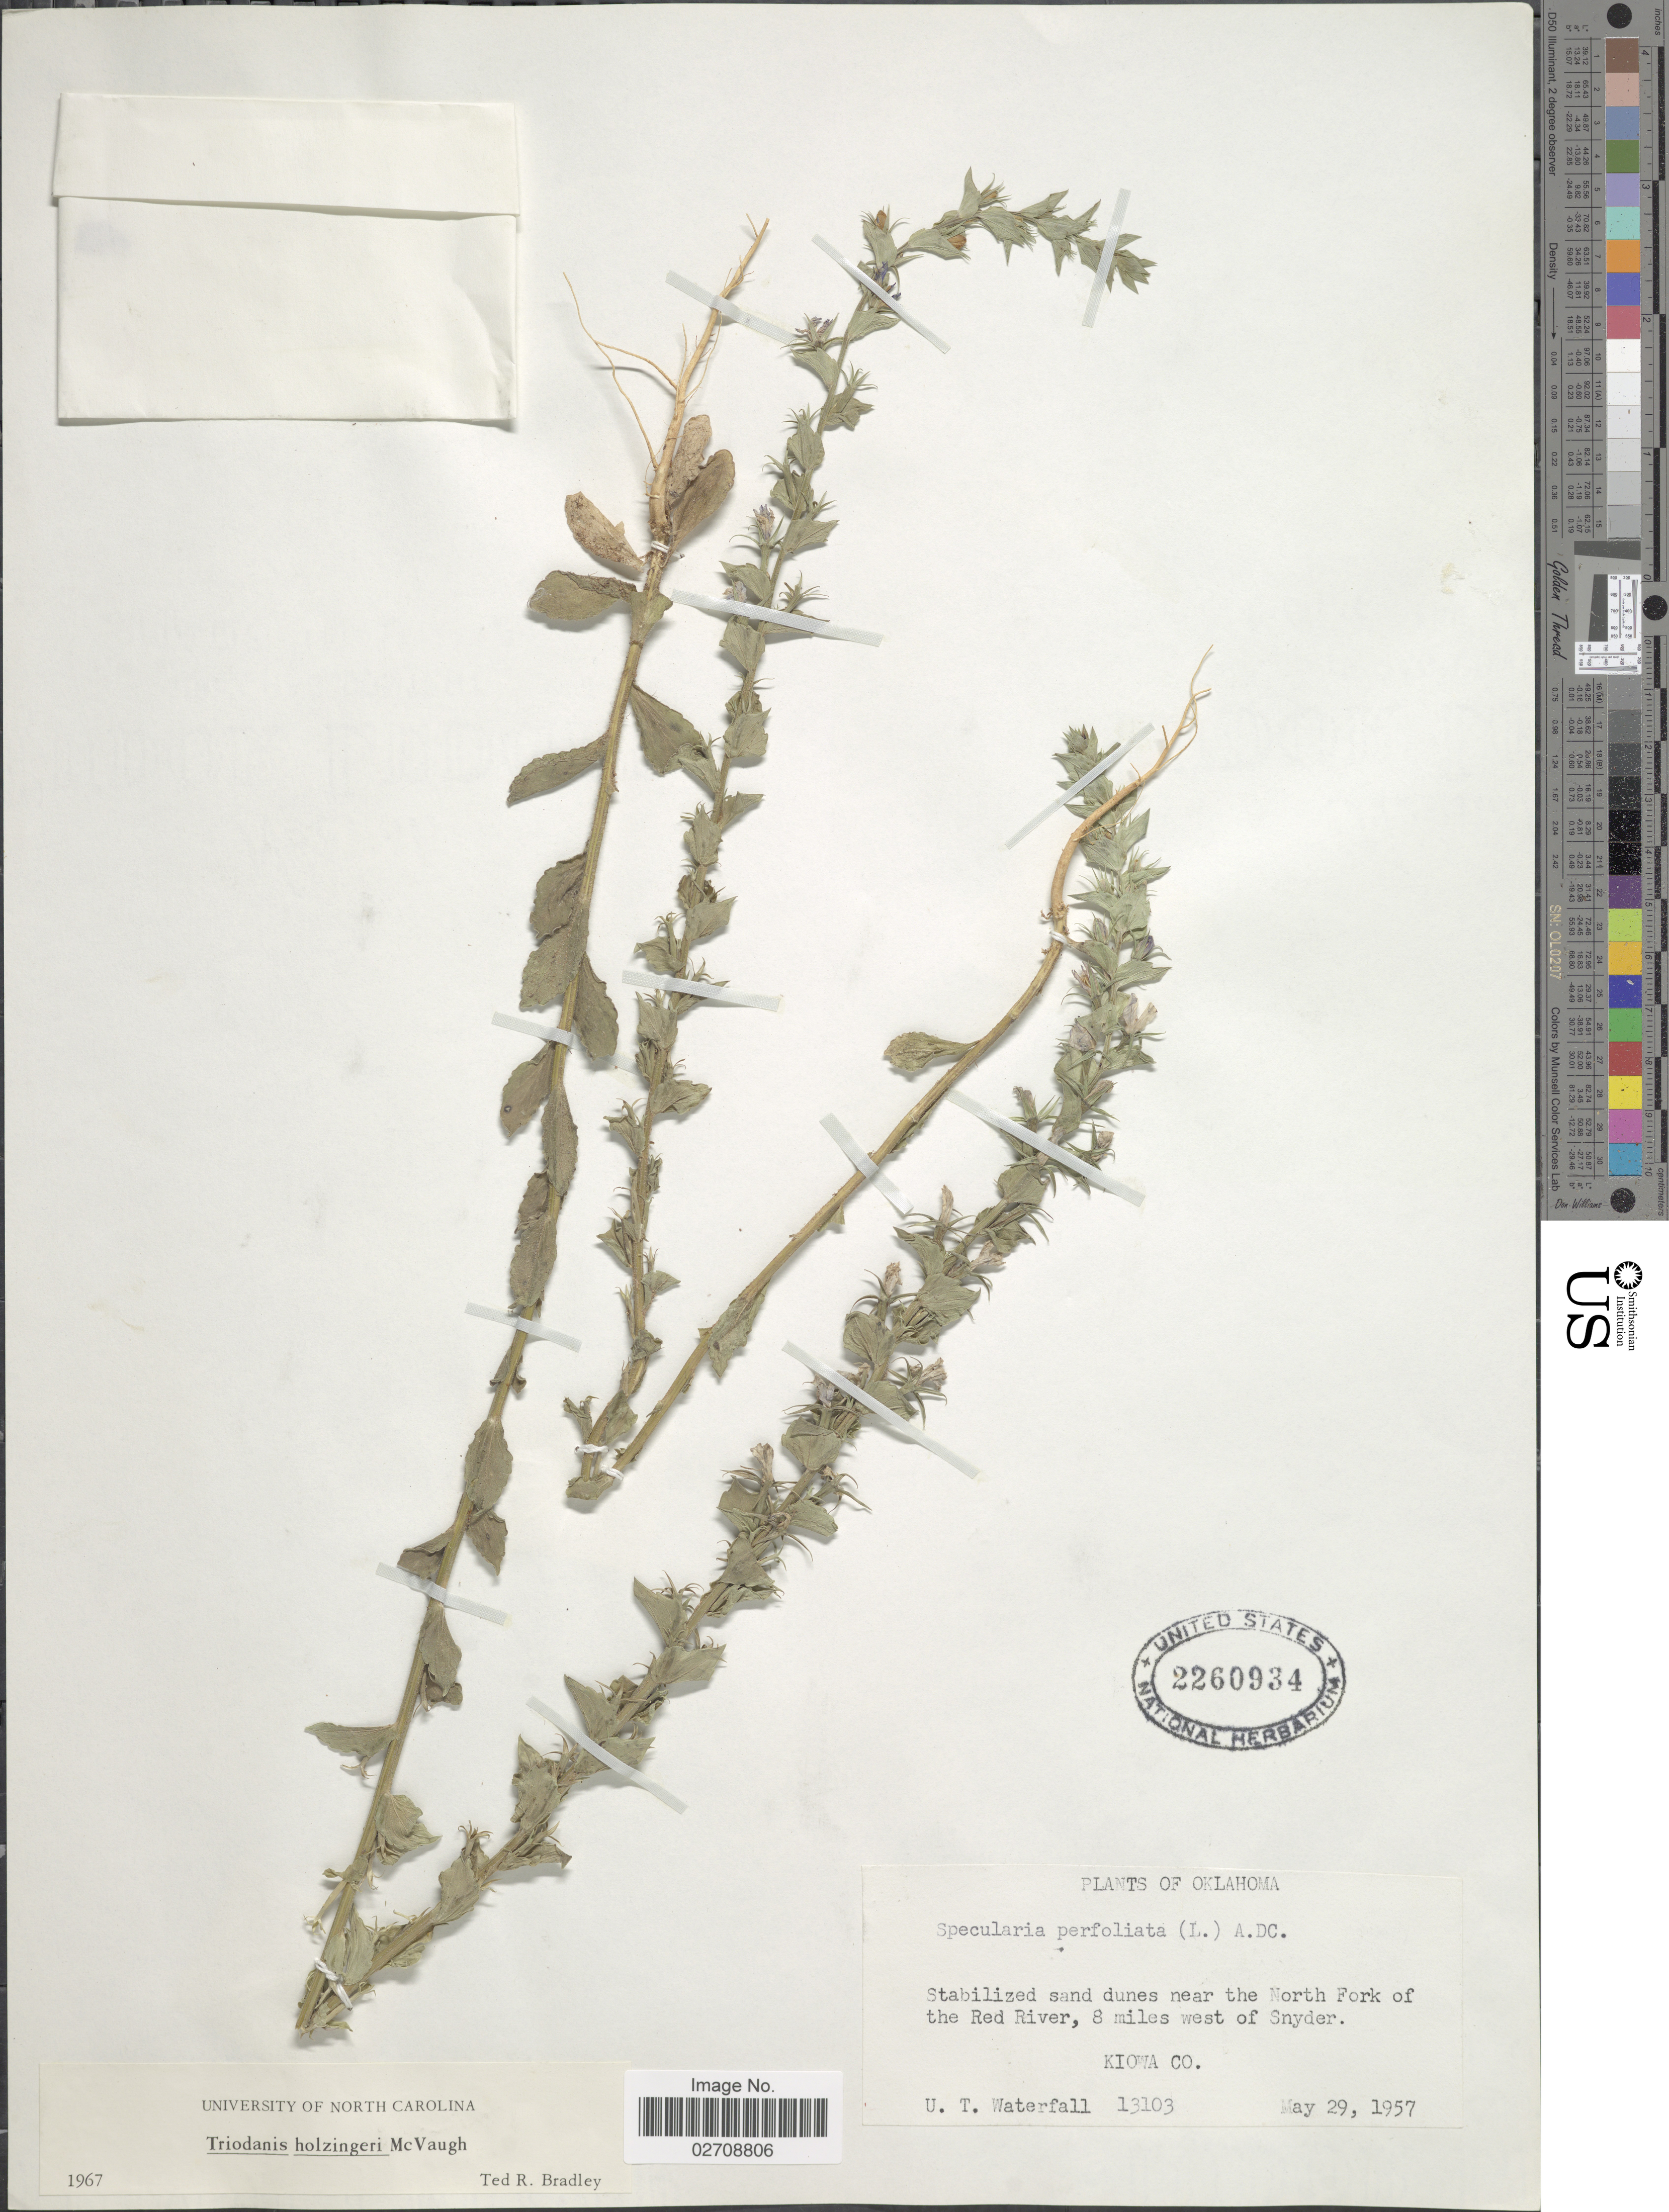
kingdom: Plantae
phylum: Tracheophyta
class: Magnoliopsida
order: Asterales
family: Campanulaceae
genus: Triodanis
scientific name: Triodanis holzingeri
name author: McVaugh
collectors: U. T. Waterfall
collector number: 13103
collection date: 1957-05-29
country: United States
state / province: Oklahoma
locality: Stabilized sand dunes near the North Fork of the Red River, 8 miles west of Snyder, Kiowa Co.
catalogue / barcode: US 2260934